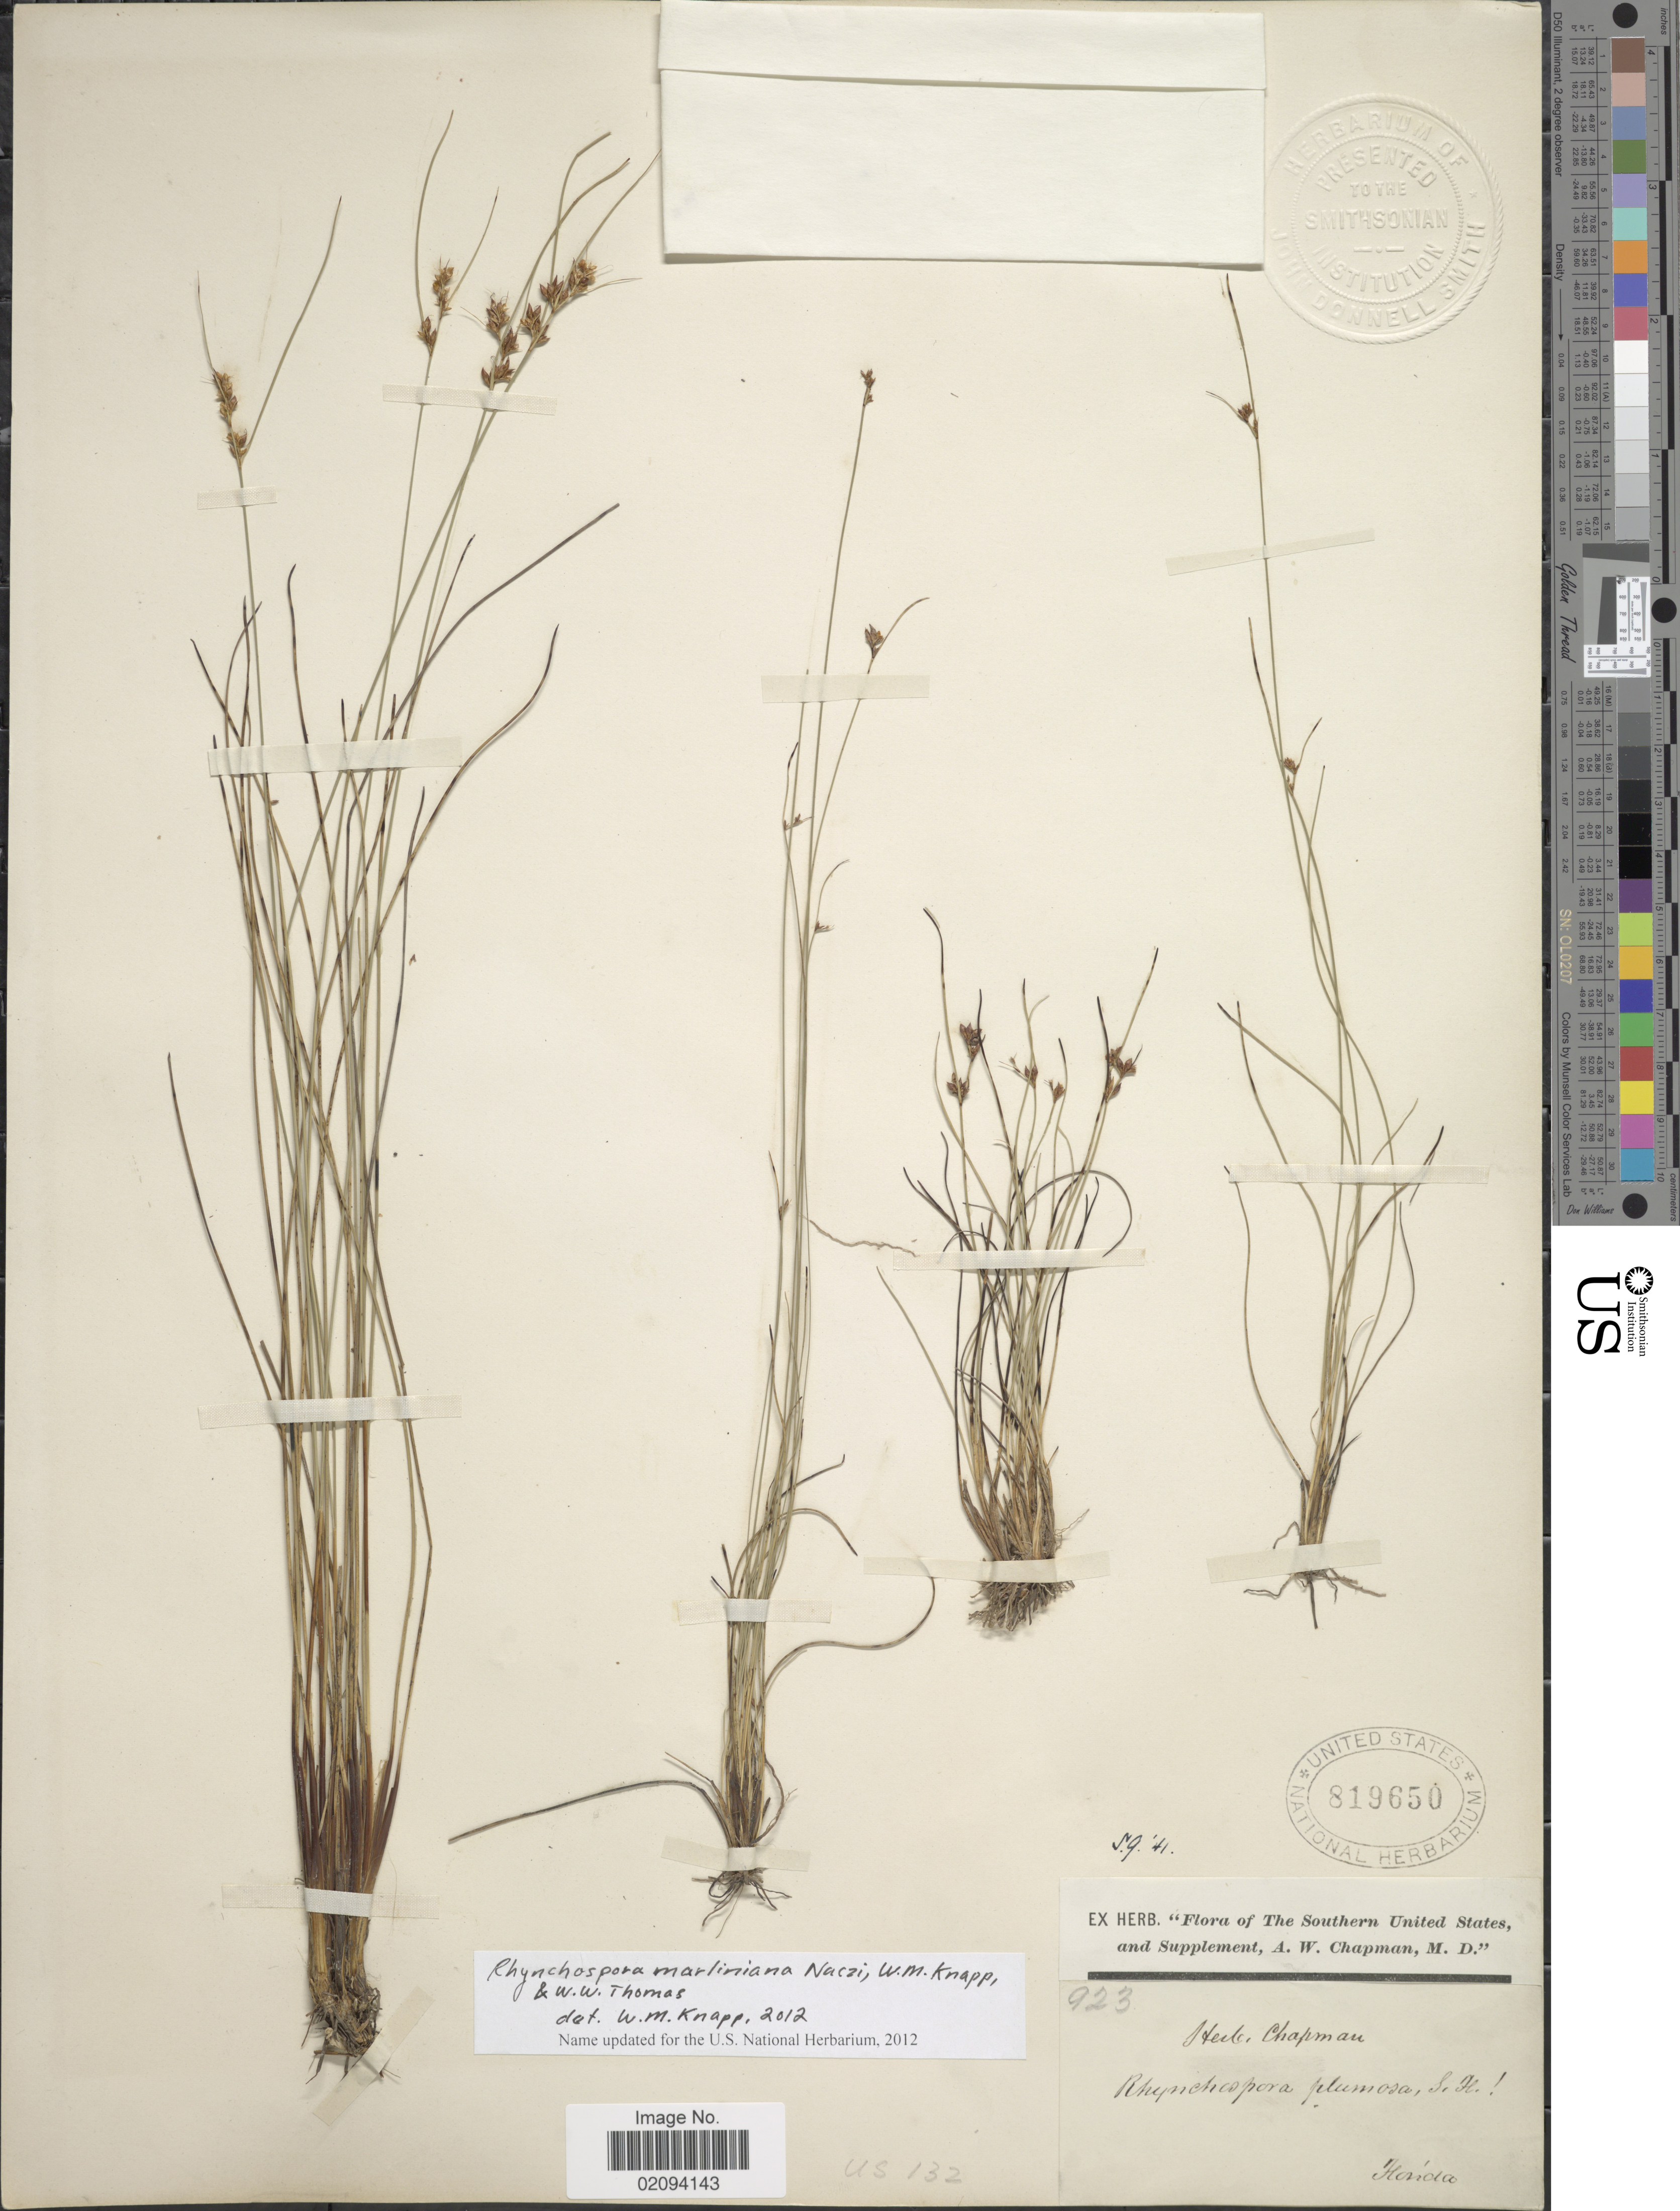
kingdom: Plantae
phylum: Tracheophyta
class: Liliopsida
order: Poales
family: Cyperaceae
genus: Rhynchospora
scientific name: Rhynchospora marliniana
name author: Naczi et al.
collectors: A. W. Chapman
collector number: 923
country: United States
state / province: Florida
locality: Southern United States, and Supplement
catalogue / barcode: US 819650